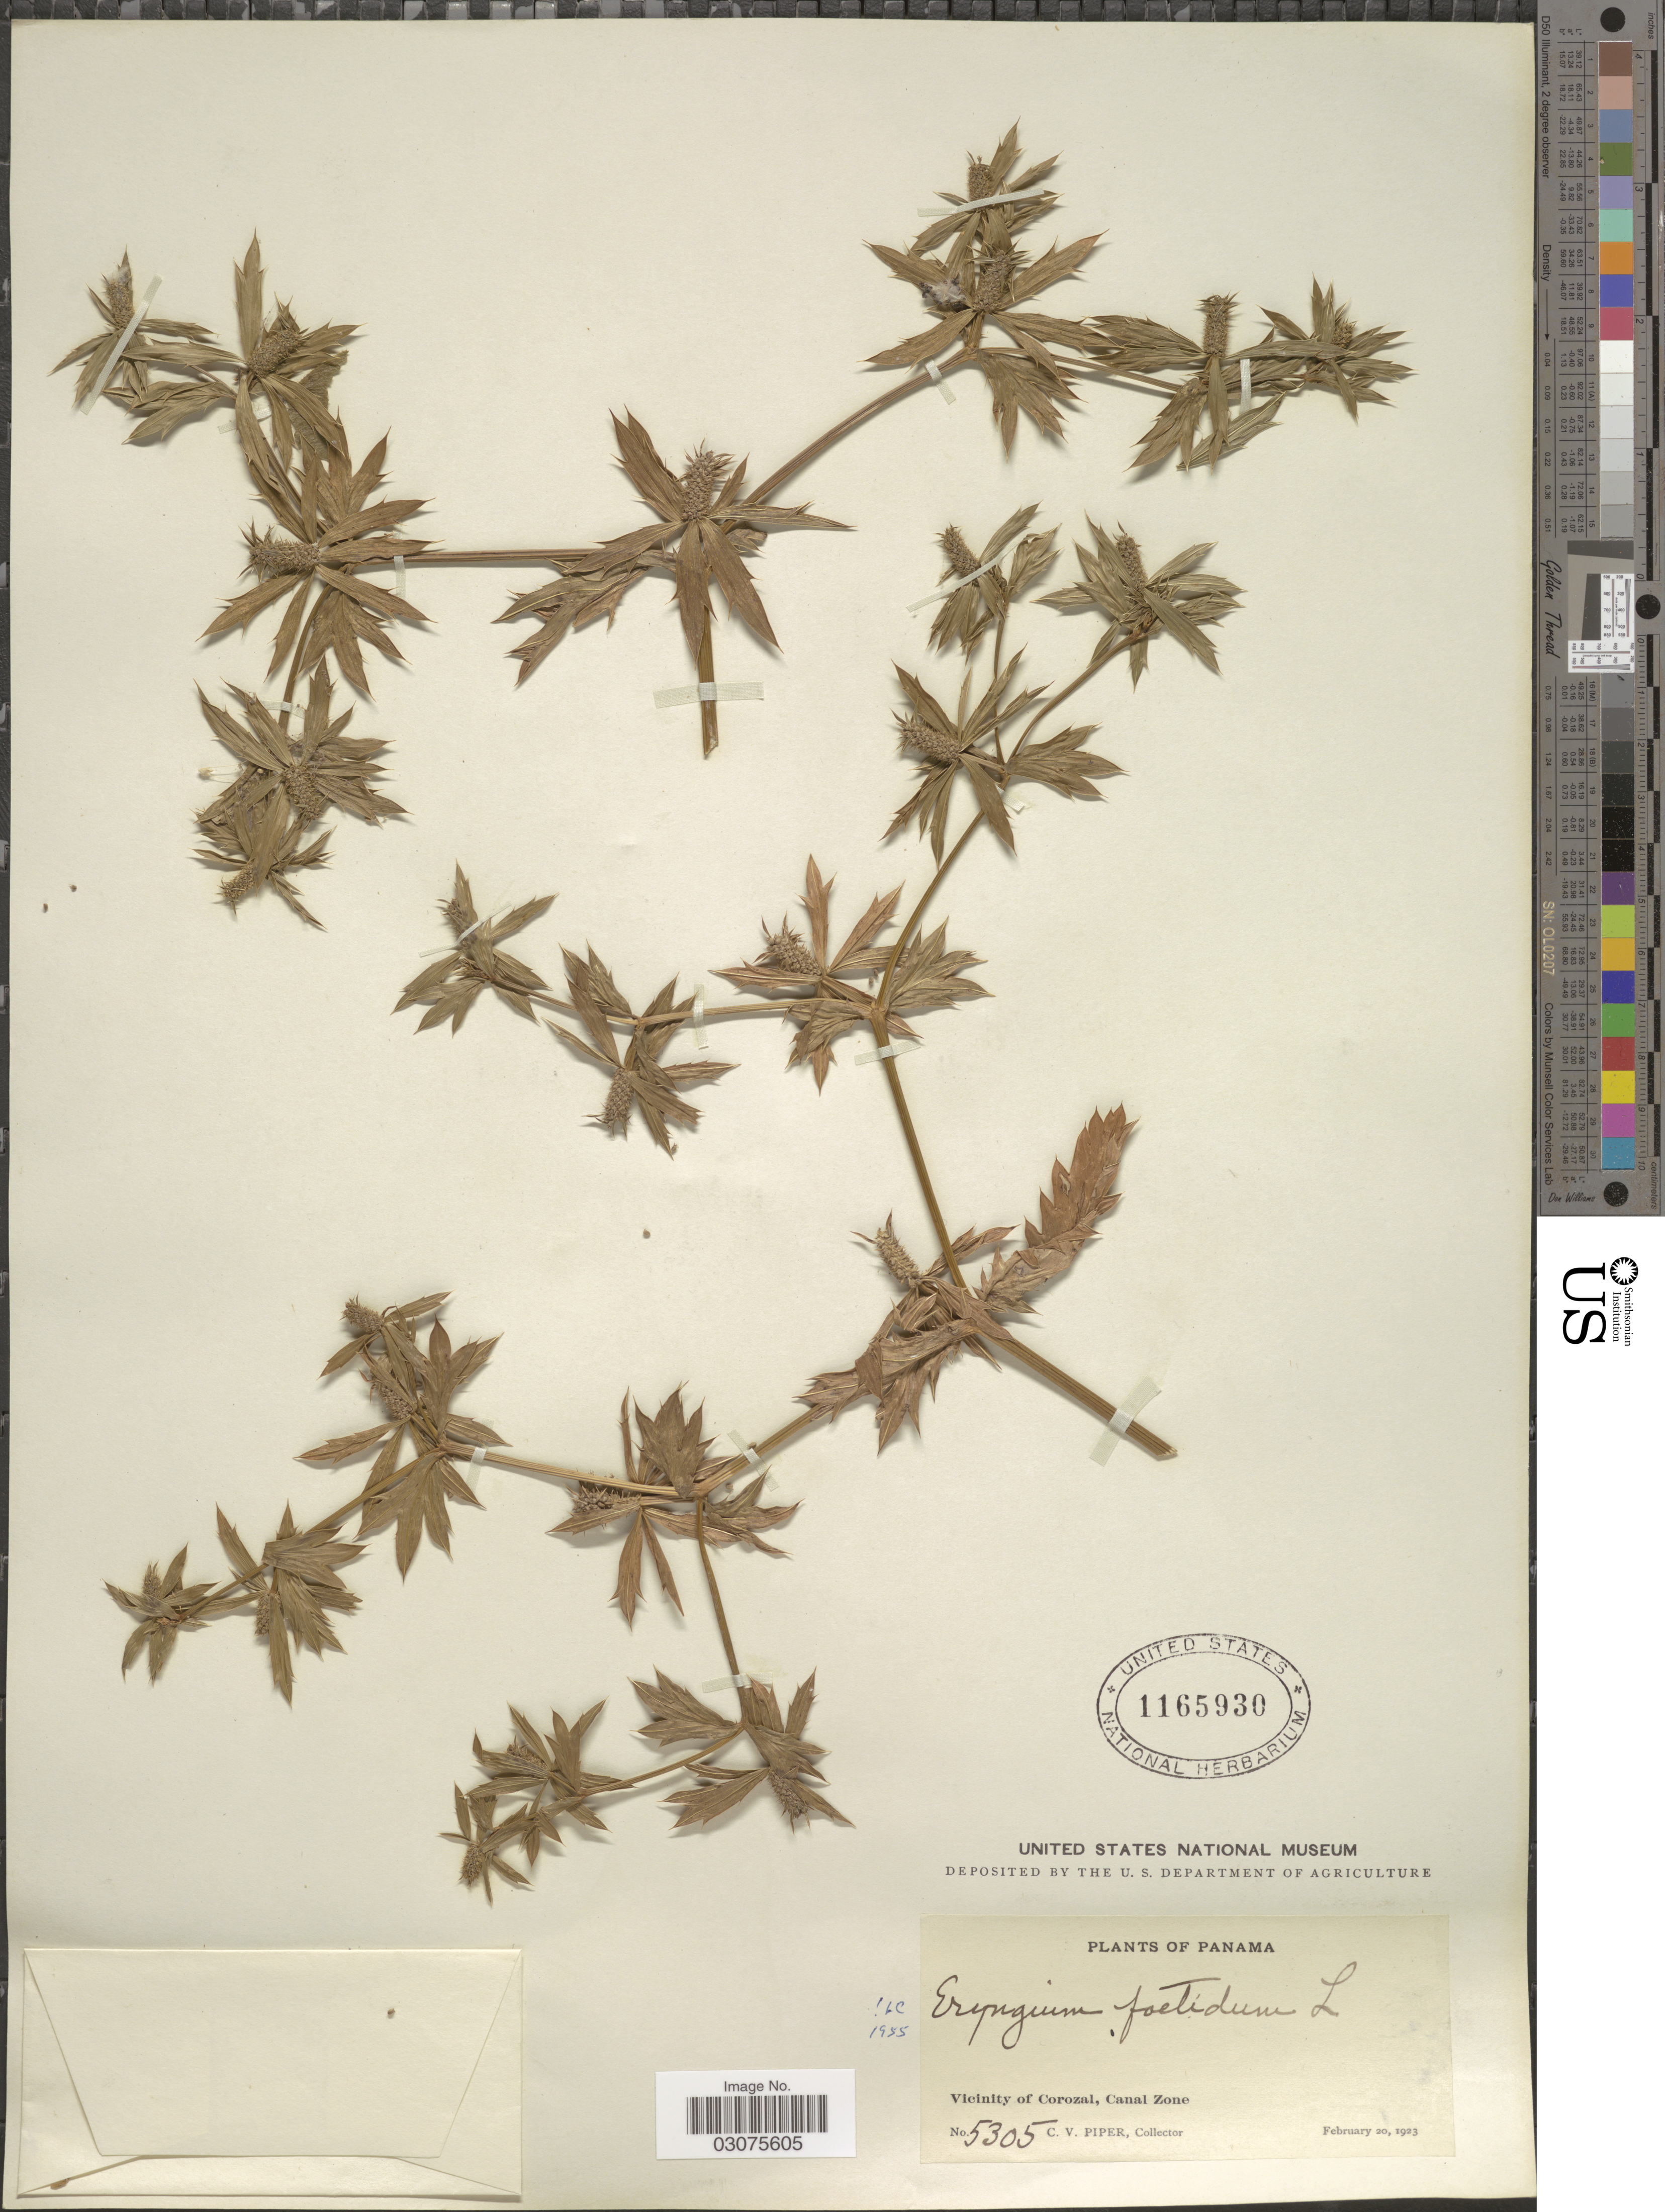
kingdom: Plantae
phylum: Tracheophyta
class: Magnoliopsida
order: Apiales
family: Apiaceae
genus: Eryngium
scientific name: Eryngium foetidum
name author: L.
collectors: C. V. Piper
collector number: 5305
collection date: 1923-02-20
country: Panama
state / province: Colón / Panamá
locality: Vicinity of Corozal, Canal Zone.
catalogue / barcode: US 1165930